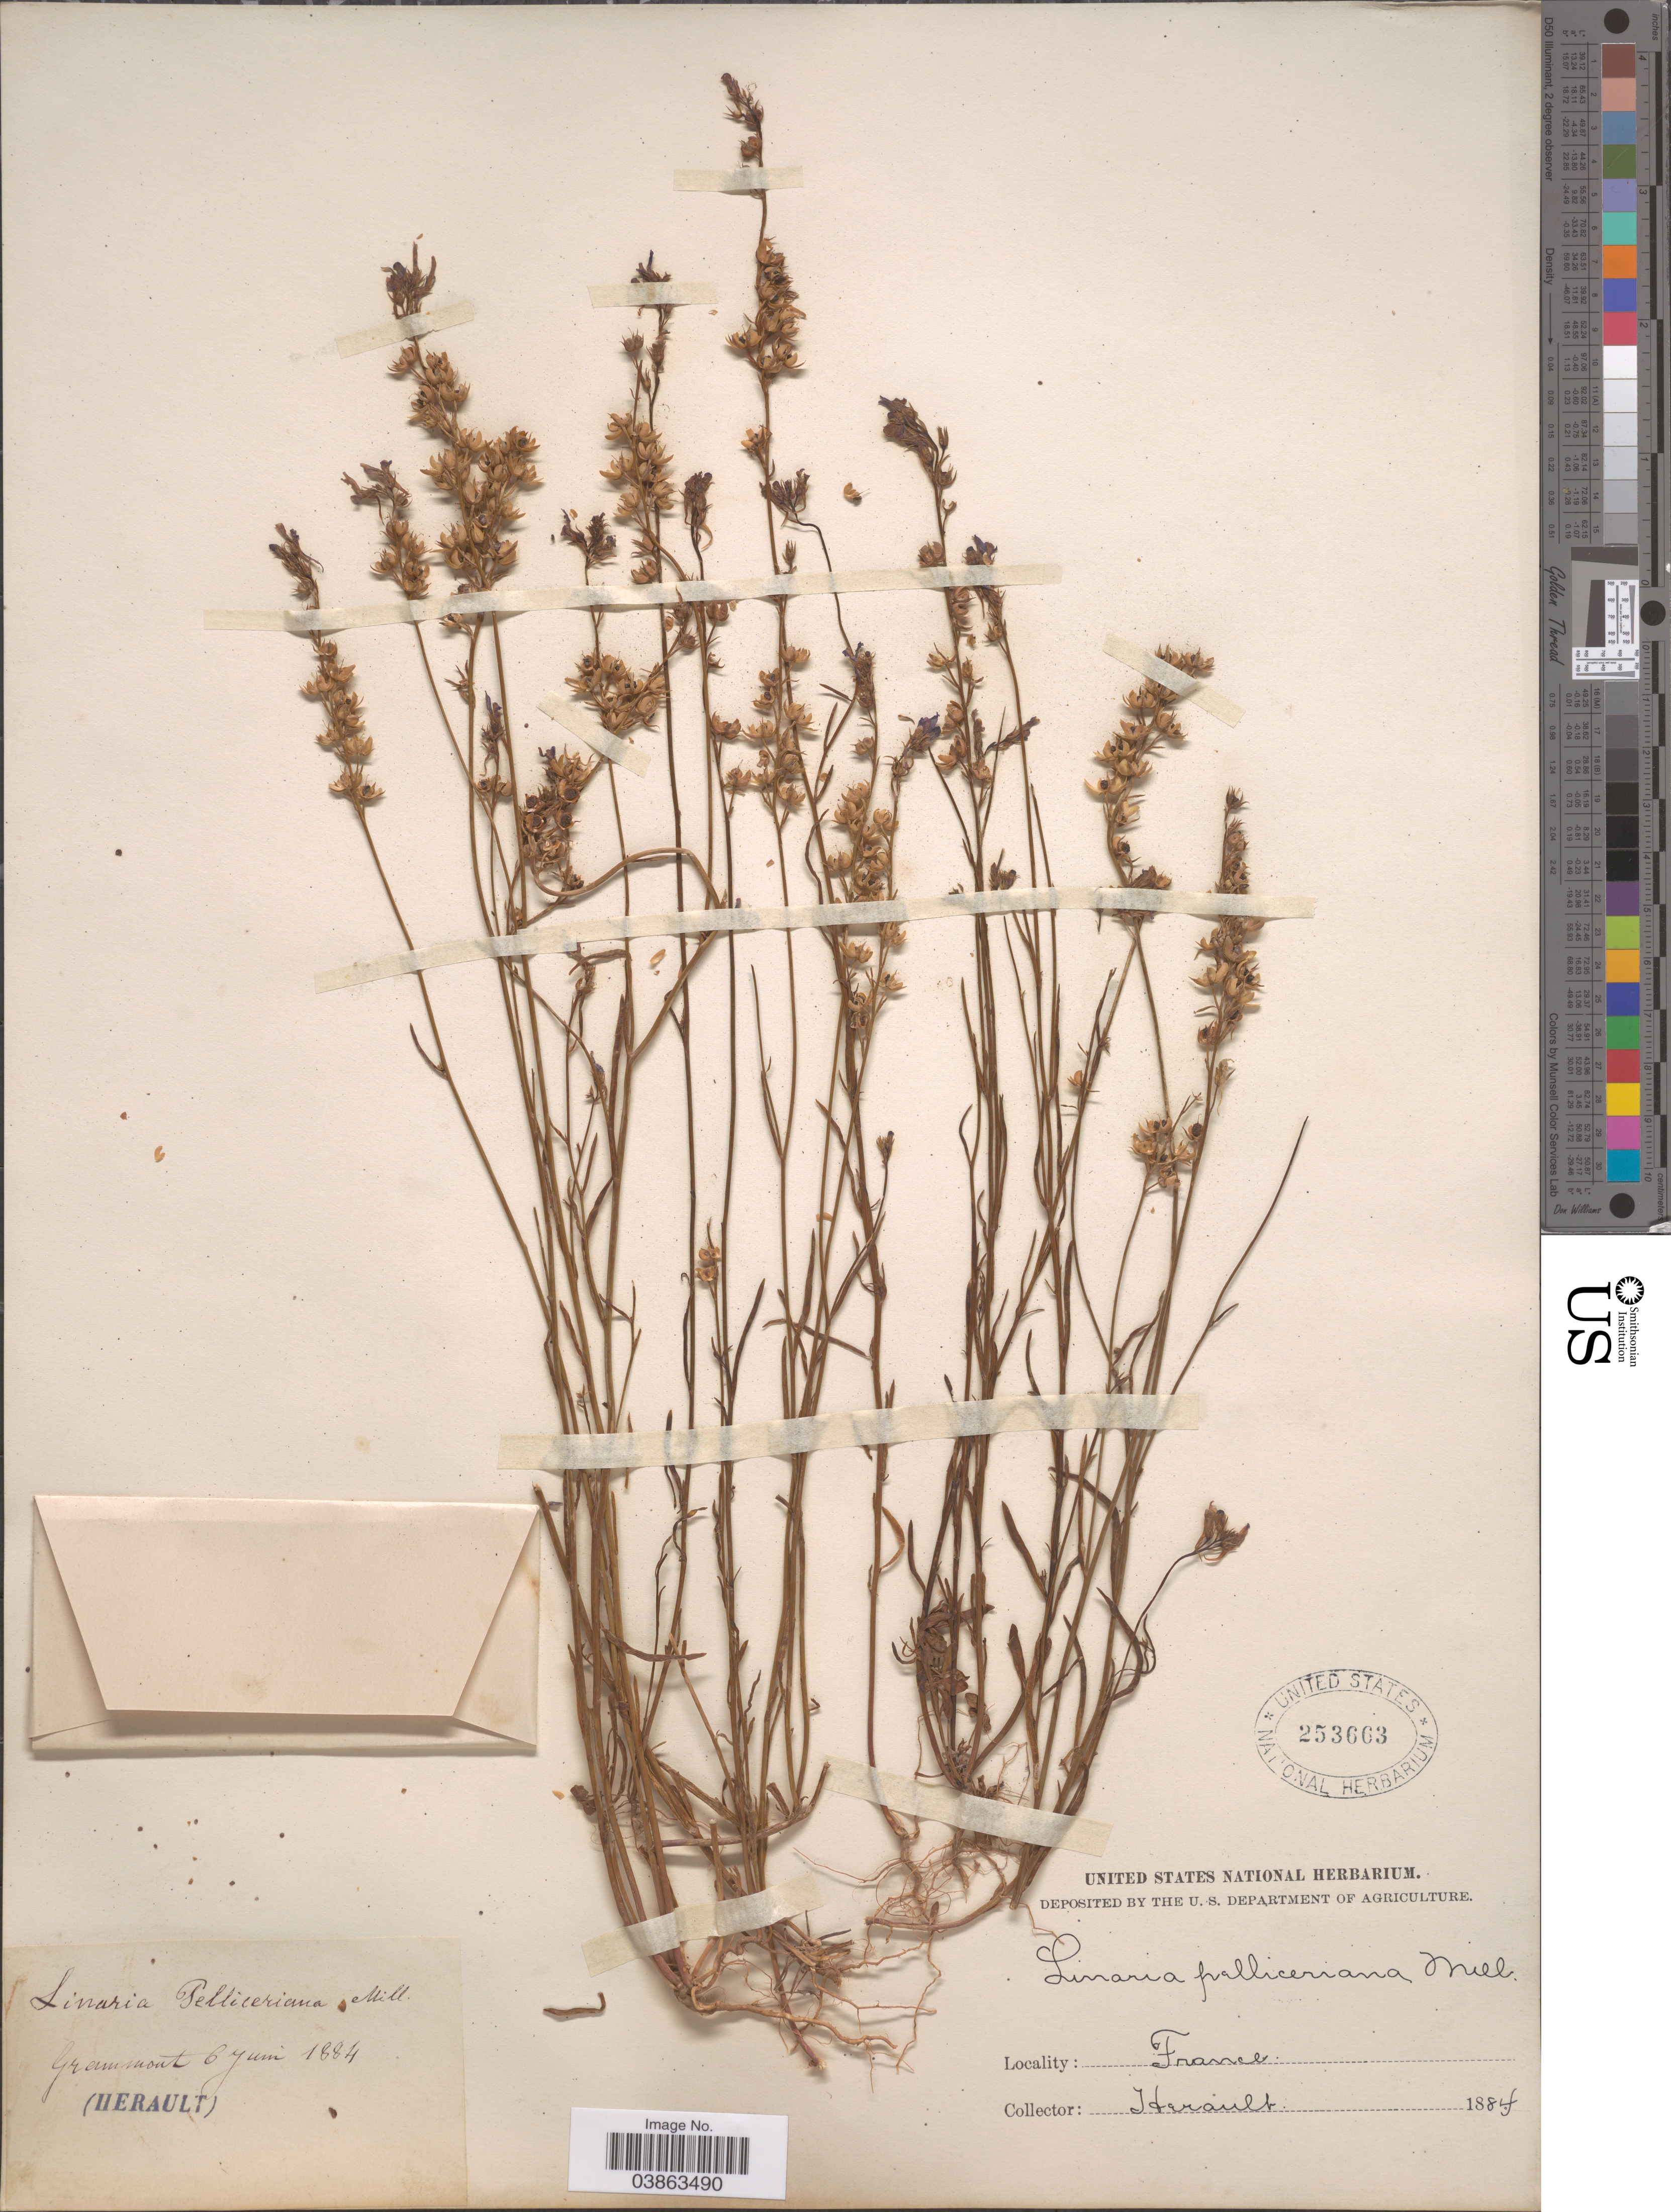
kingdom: Plantae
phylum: Tracheophyta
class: Magnoliopsida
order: Lamiales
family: Plantaginaceae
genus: Linaria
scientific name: Linaria pelisseriana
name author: (L.) Mill.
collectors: -. Herault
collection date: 1884-06-06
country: France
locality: Grammont [interpreted].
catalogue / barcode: US 253663